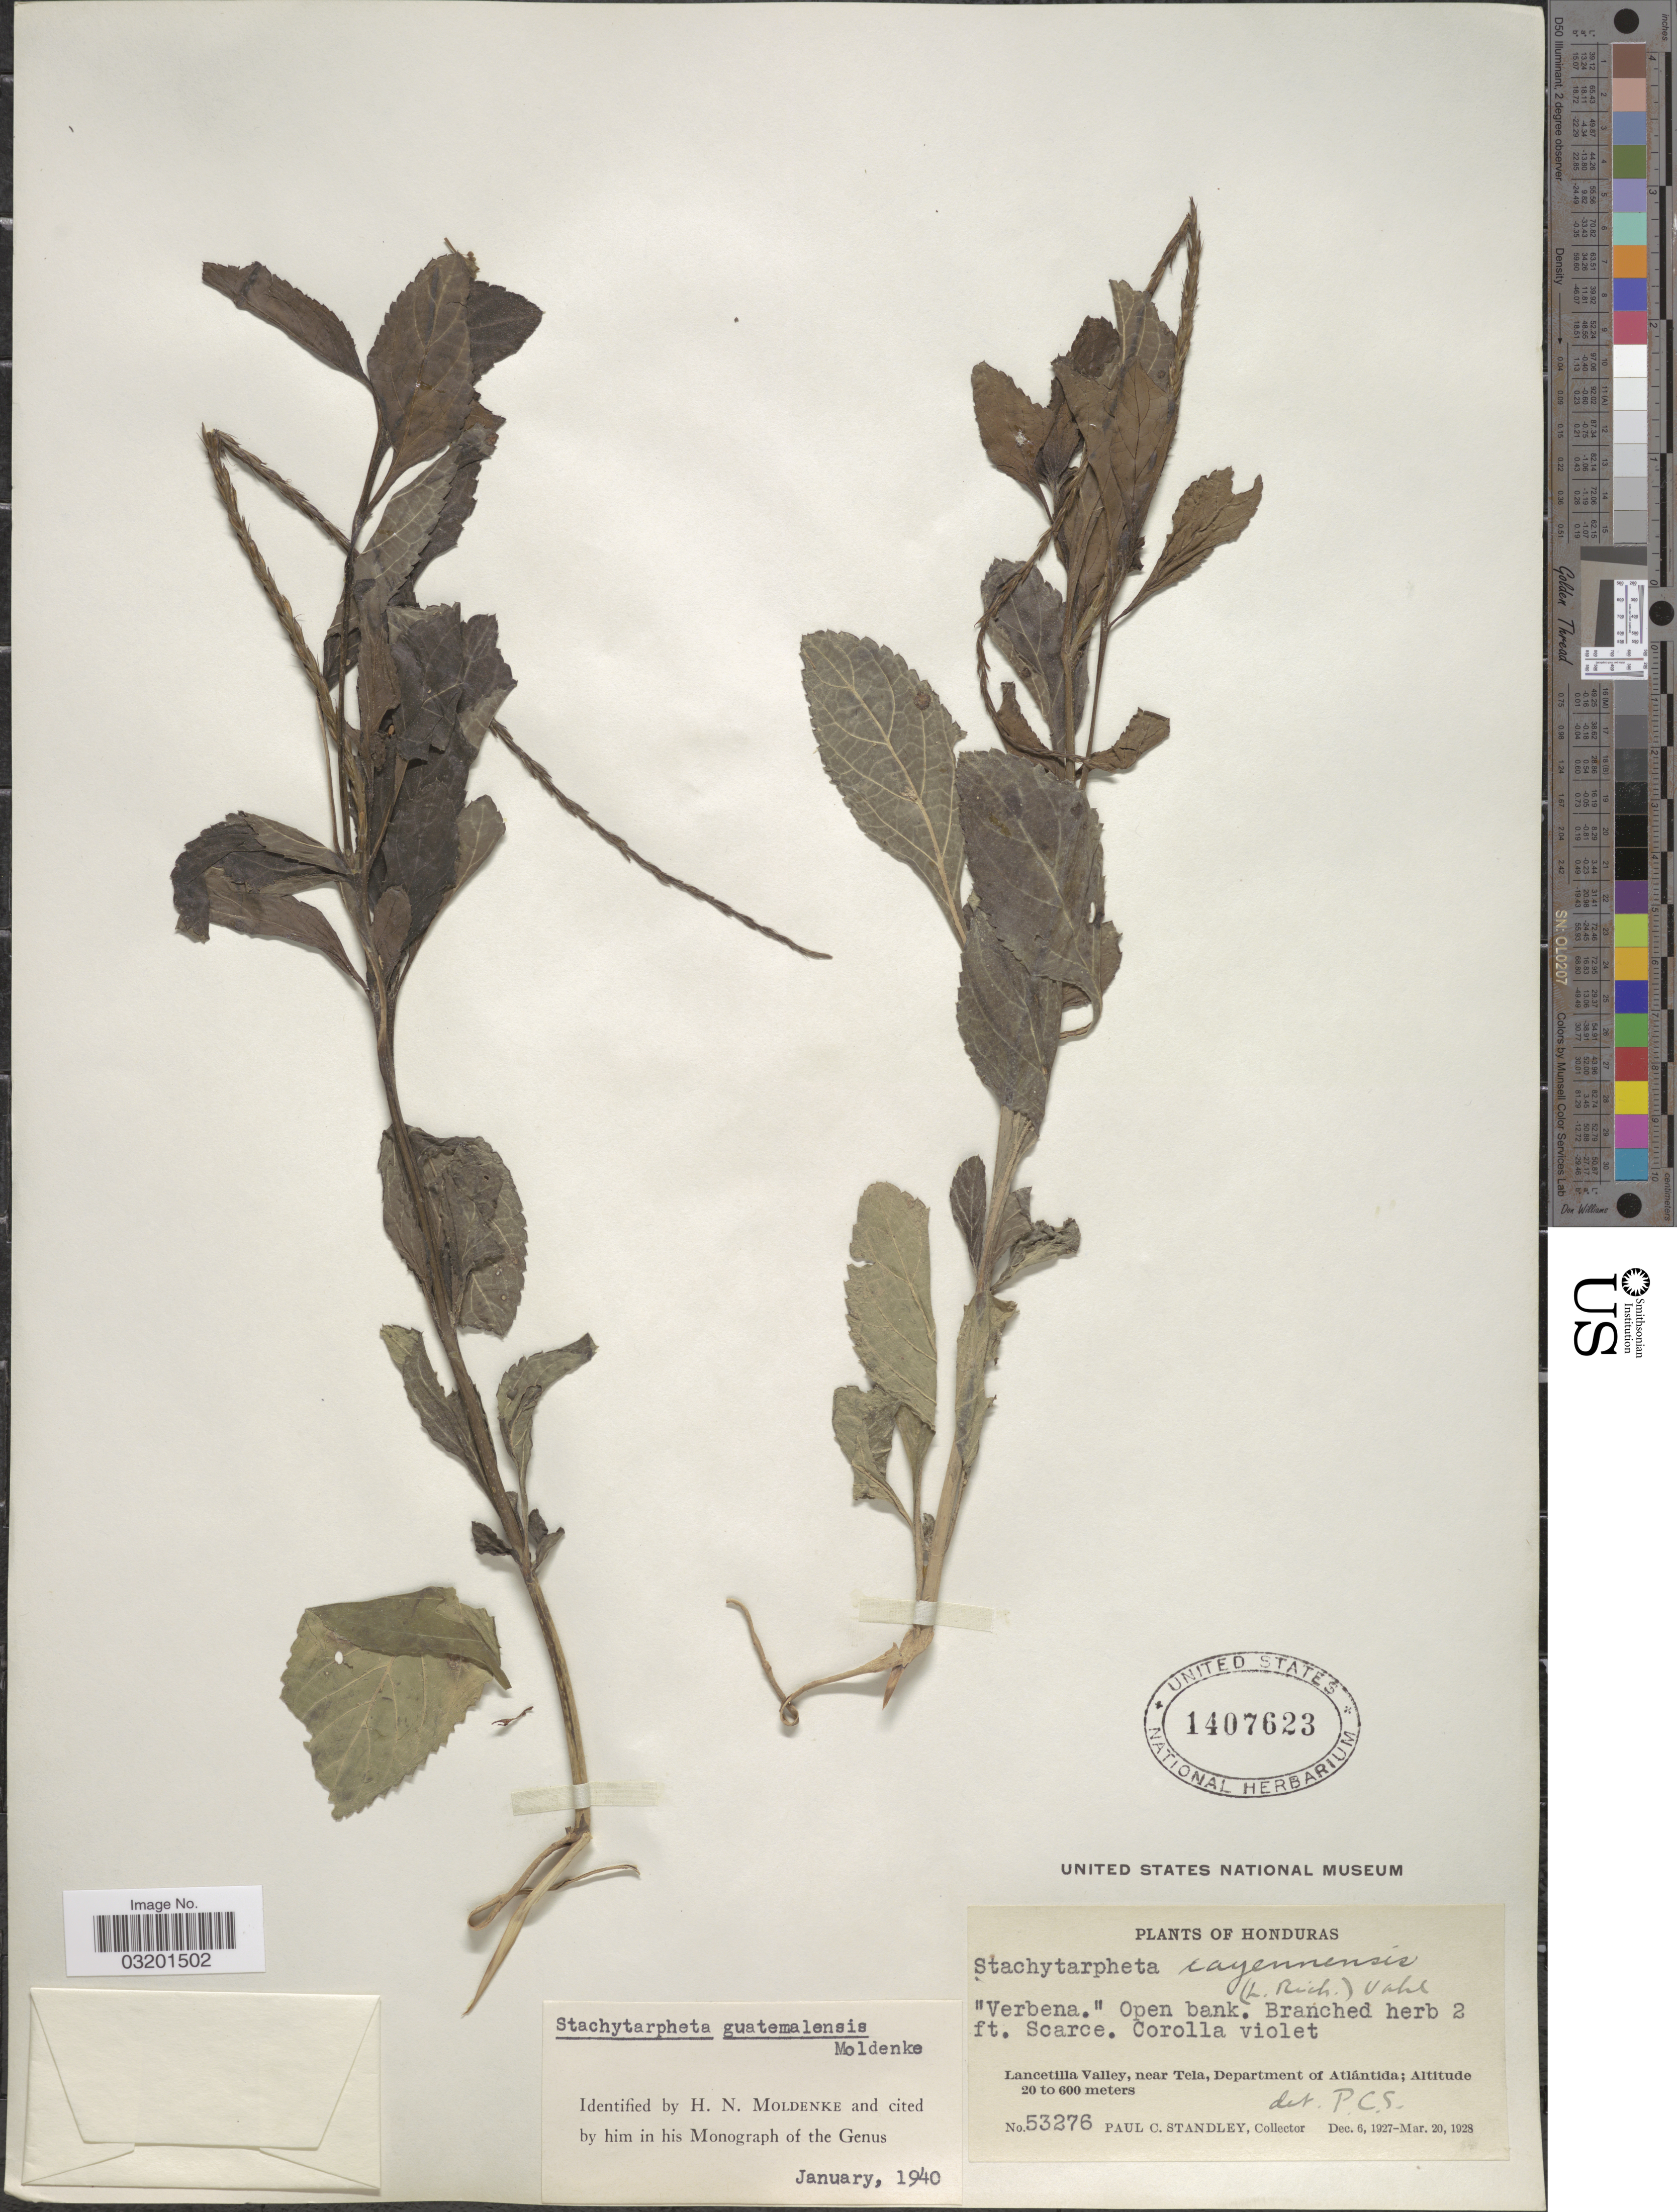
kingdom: Plantae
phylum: Tracheophyta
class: Magnoliopsida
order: Lamiales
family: Verbenaceae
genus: Stachytarpheta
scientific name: Stachytarpheta guatemalensis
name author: Moldenke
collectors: P. C. Standley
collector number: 53276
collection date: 1927-12-06/1928-03-20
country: Honduras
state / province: Atlántida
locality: Lancetilla Valley, near Tela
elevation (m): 20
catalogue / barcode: US 1407623